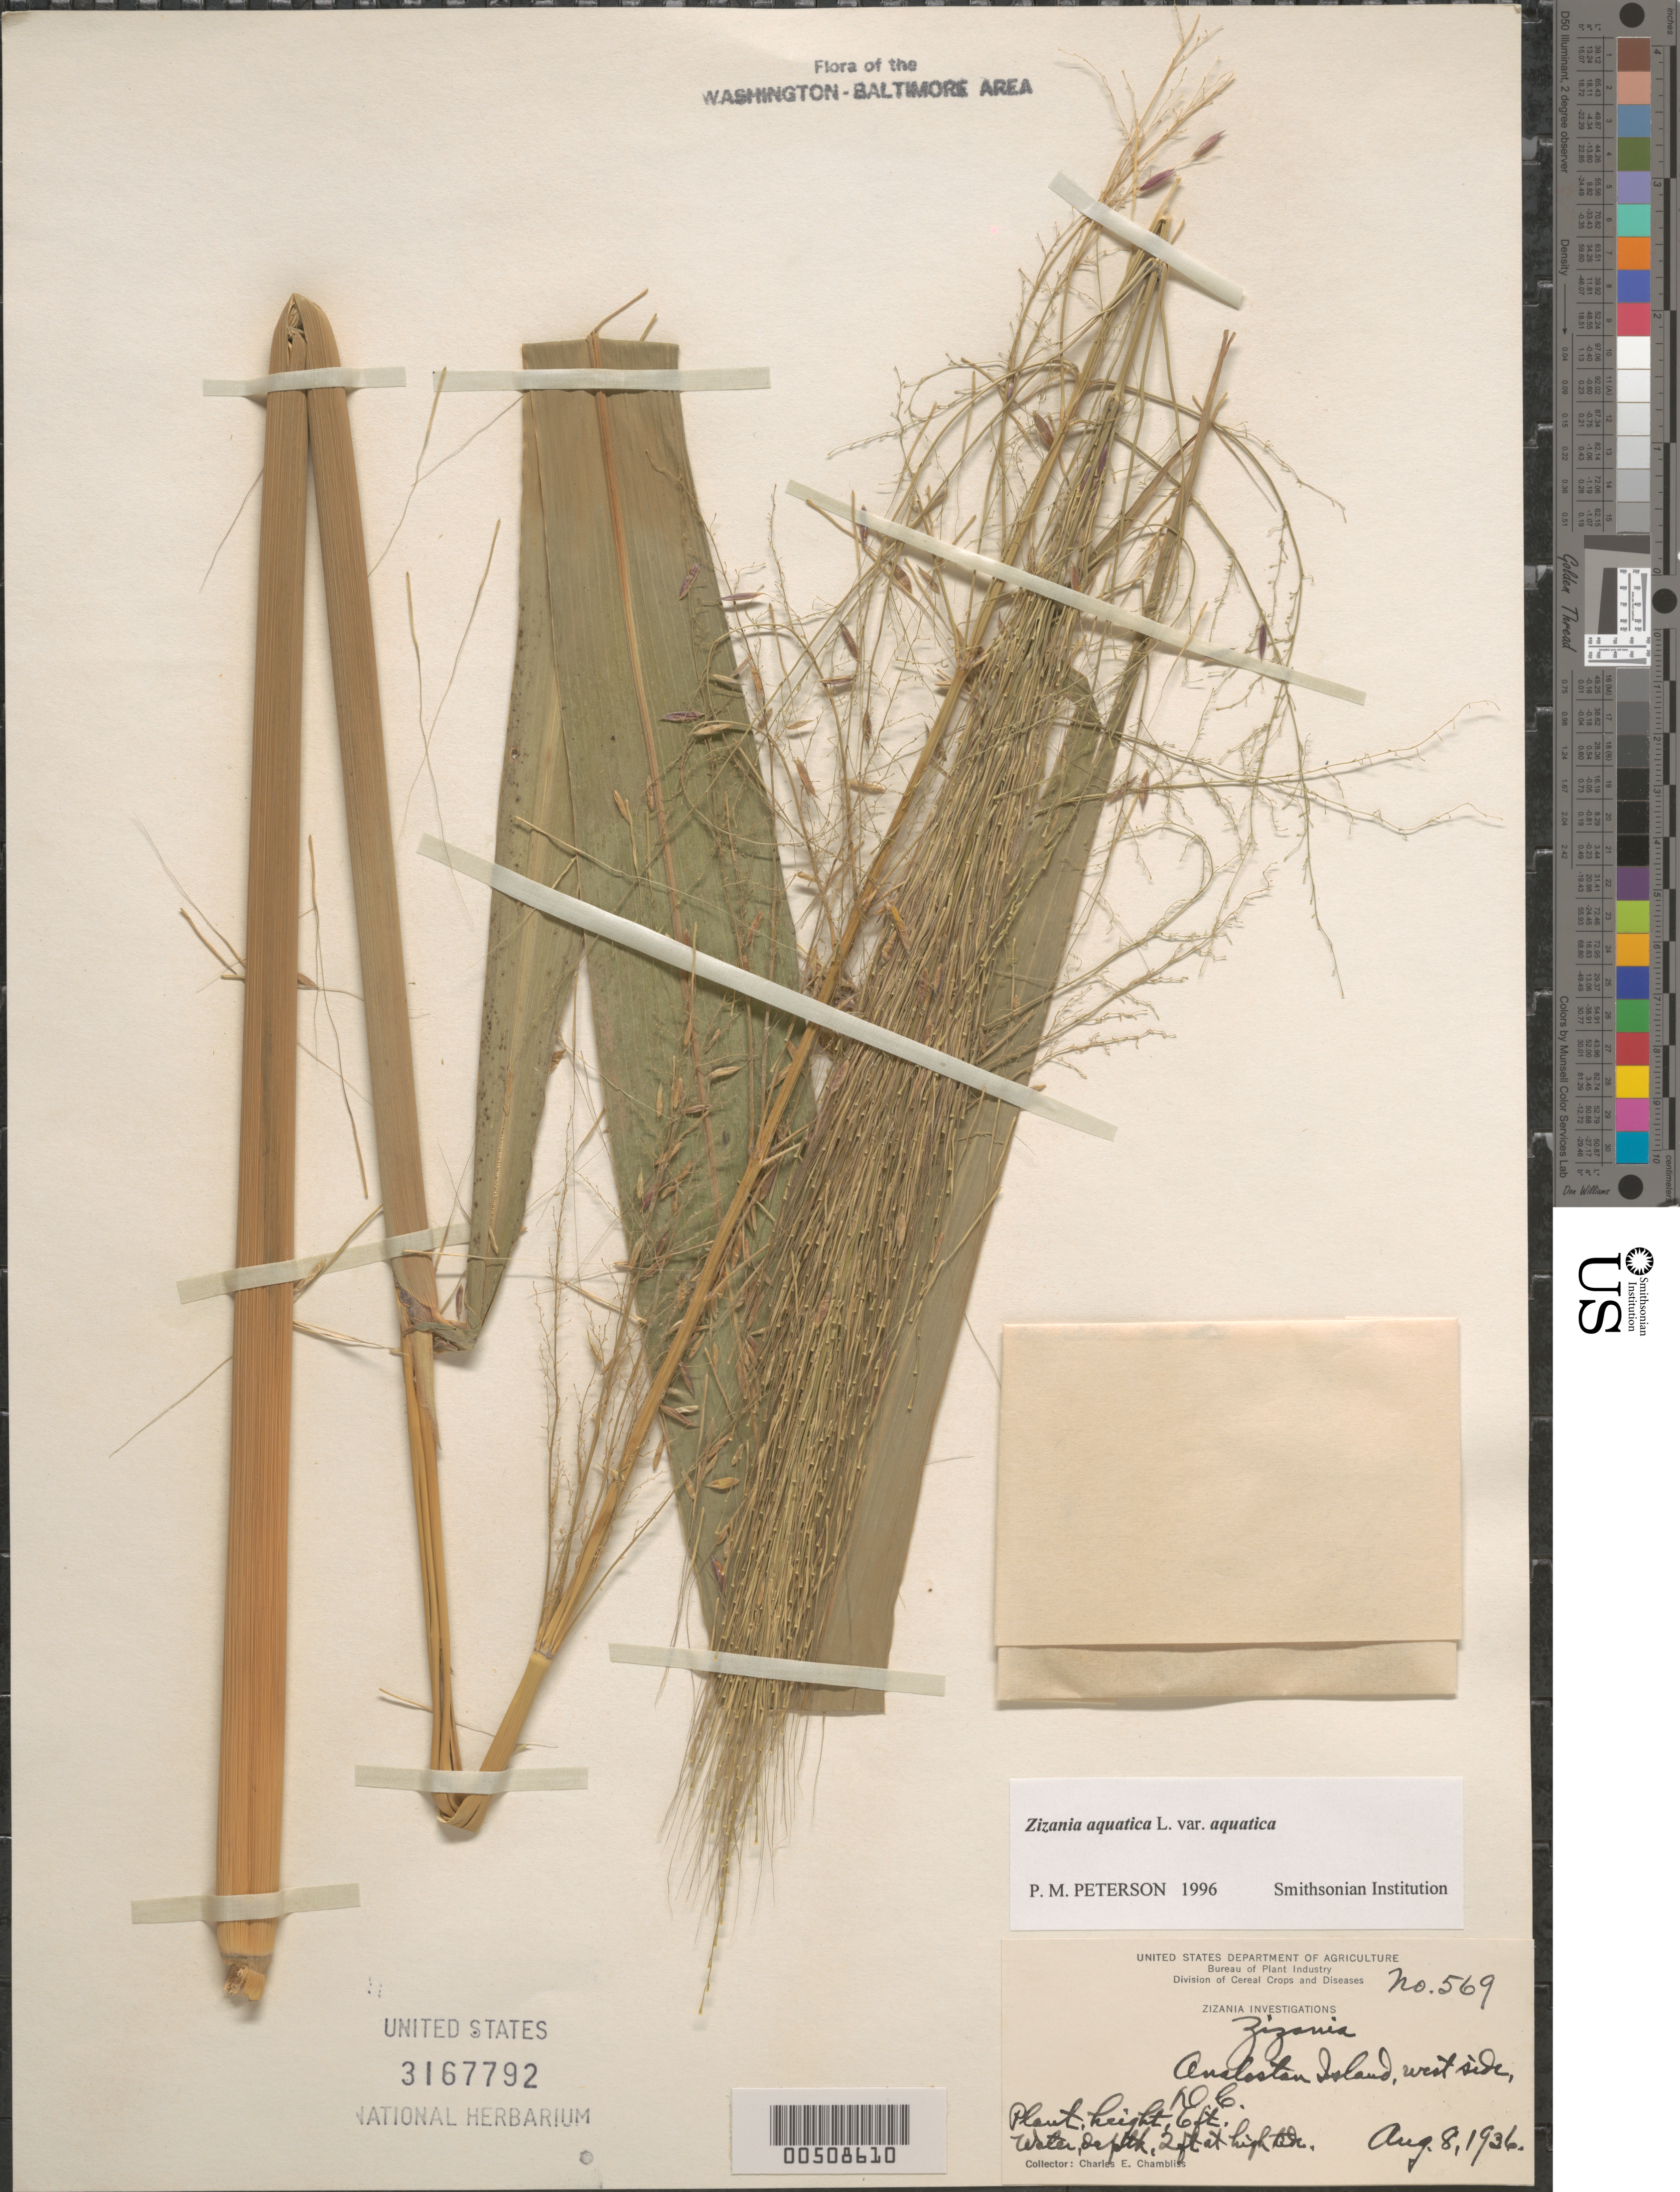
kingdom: Plantae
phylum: Tracheophyta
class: Liliopsida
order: Poales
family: Poaceae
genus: Zizania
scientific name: Zizania aquatica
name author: L.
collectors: C. Chambliss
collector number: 569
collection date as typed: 08 Aug 1936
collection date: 1936-08-08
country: United States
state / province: District of Columbia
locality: Analostan Island (Roosevelt Island) in the Potomac River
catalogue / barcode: US 3167792